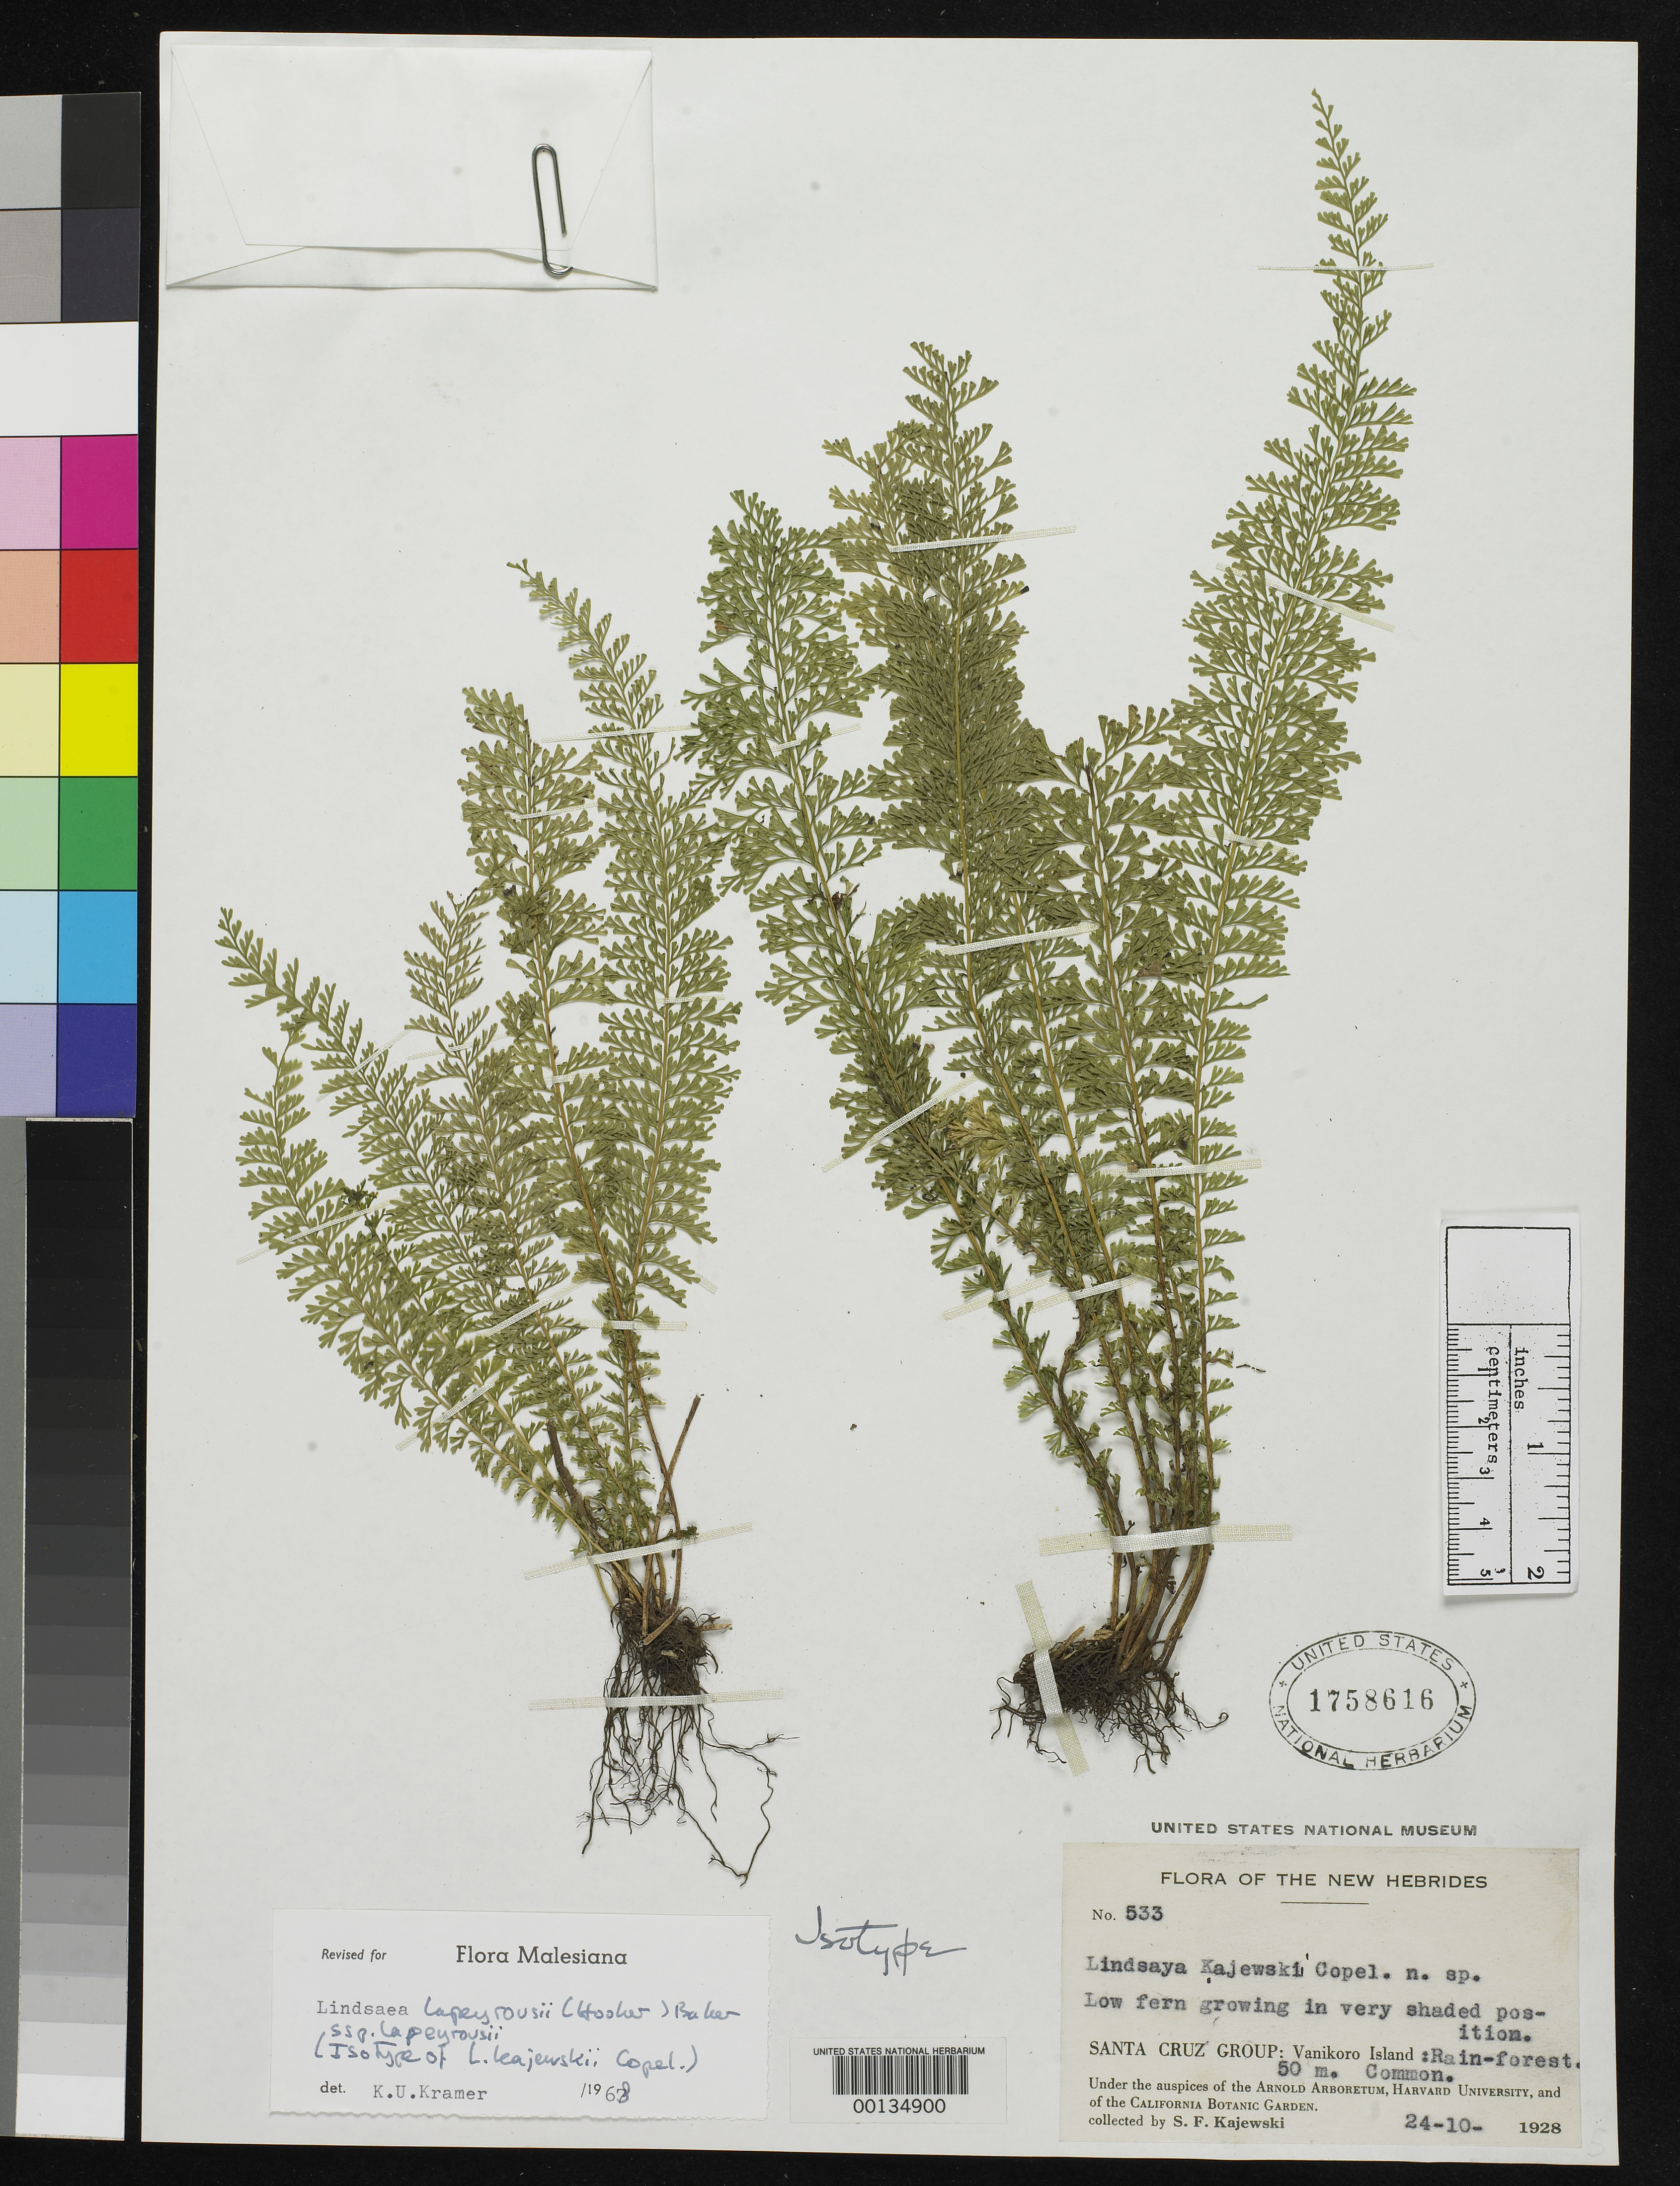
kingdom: Plantae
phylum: Tracheophyta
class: Polypodiopsida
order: Polypodiales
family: Lindsaeaceae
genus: Lindsaea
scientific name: Lindsaea kajewskii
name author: Copel.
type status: Isotype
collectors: S. Kajewski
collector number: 533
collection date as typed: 24 Oct 1928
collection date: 1928-10-24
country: Solomon Islands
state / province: Temotu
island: Vanikolo [Vanikoro]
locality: Vanikolo I.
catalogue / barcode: US 1758616